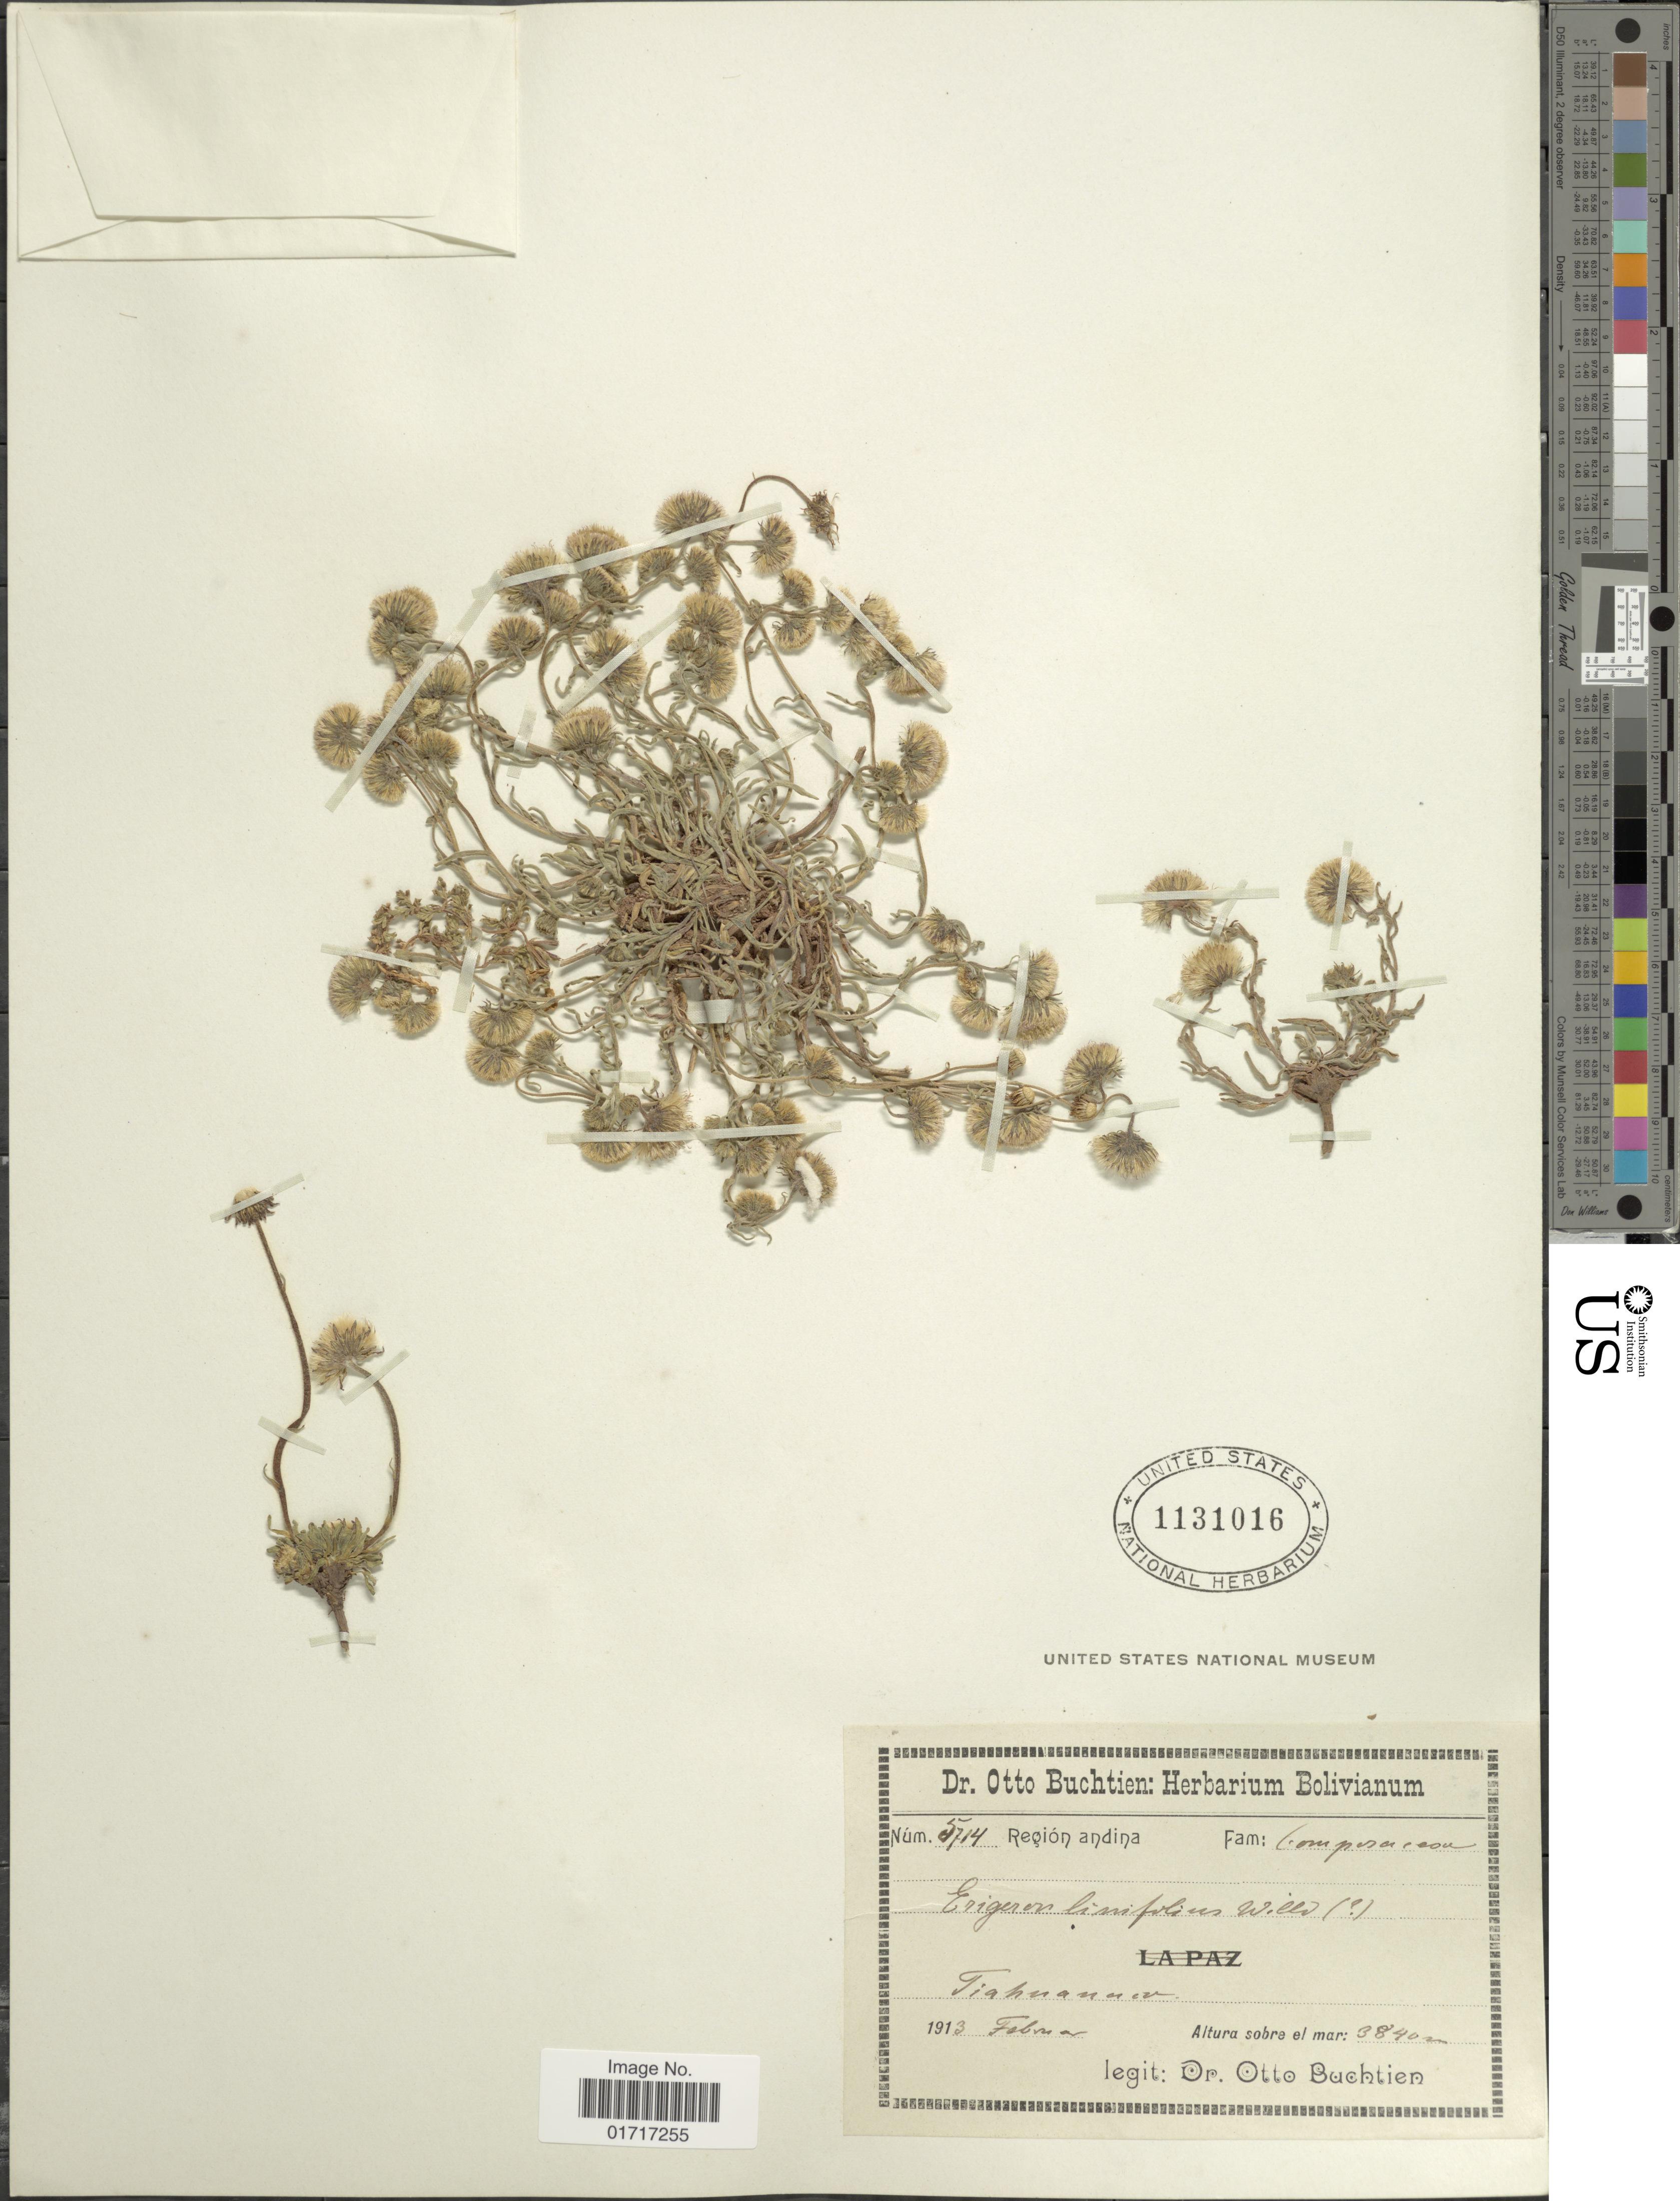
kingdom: Plantae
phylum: Tracheophyta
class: Magnoliopsida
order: Asterales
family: Asteraceae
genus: Erigeron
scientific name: Erigeron bonariensis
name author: L.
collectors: O. Buchtien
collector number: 5714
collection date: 1913-02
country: Bolivia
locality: Region andina, Tiaahuanuco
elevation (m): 3840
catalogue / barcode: US 1131016